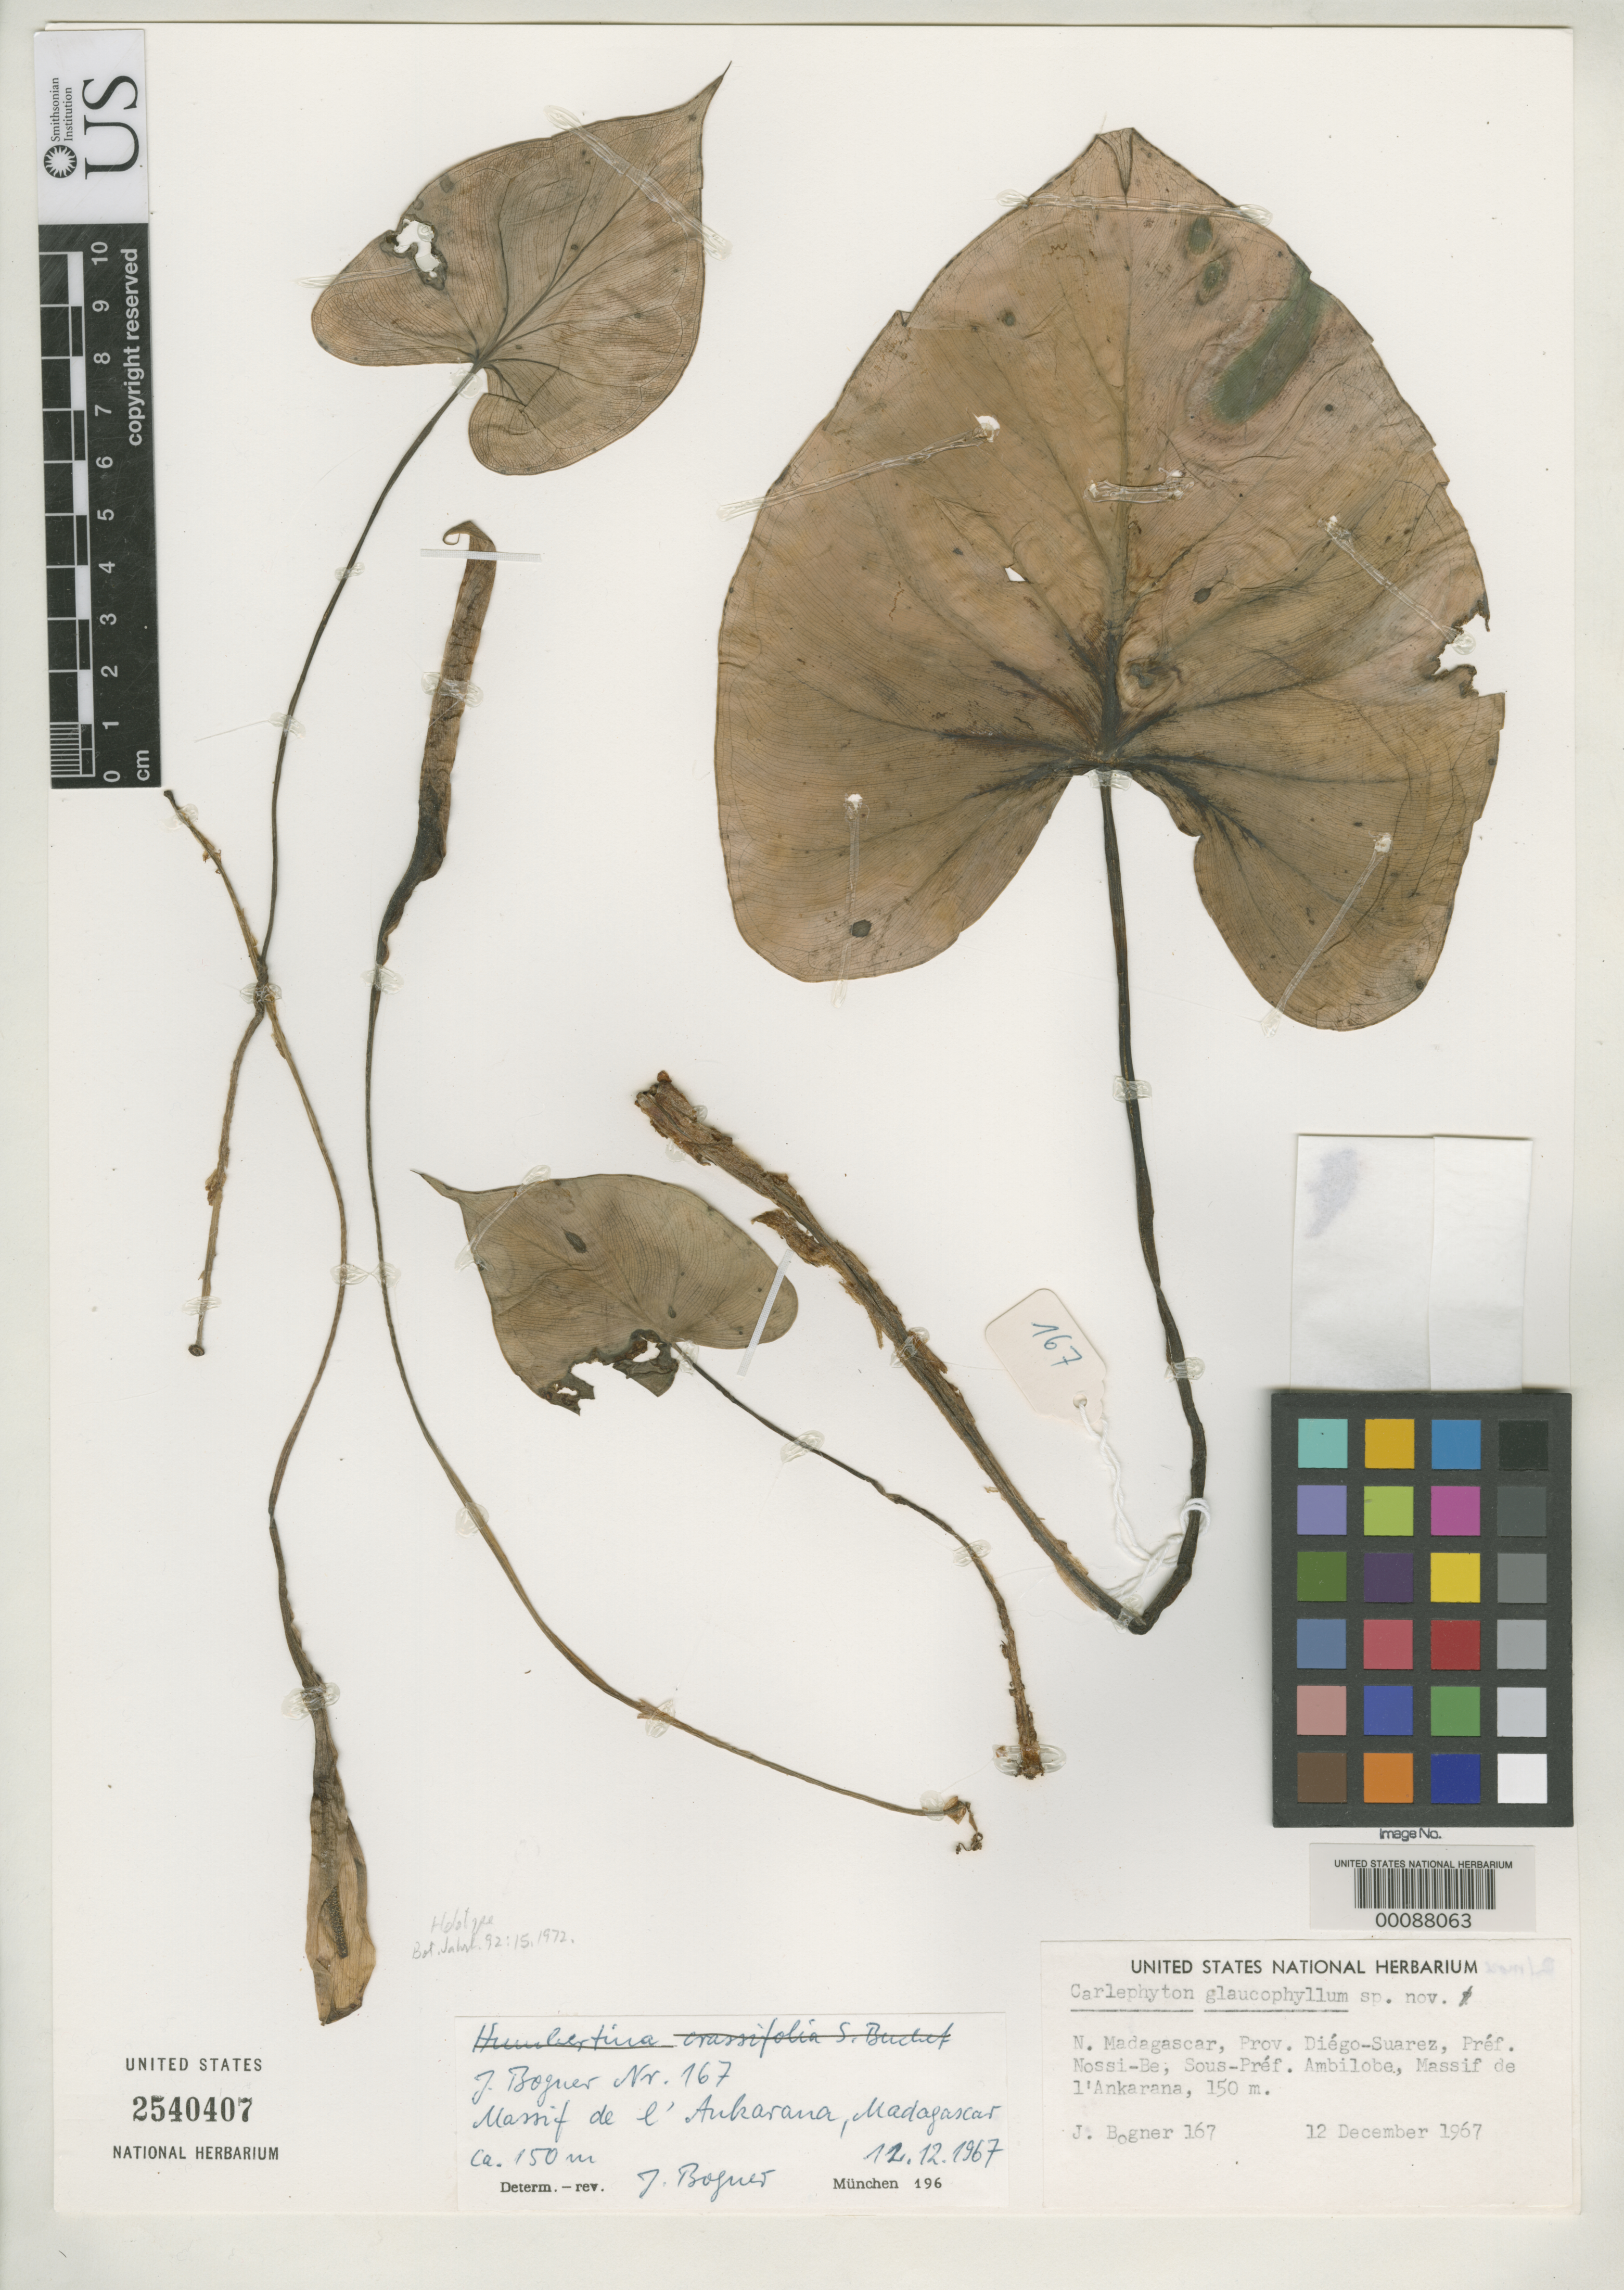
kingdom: Plantae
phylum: Tracheophyta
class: Liliopsida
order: Alismatales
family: Araceae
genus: Carlephyton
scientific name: Carlephyton glaucophyllum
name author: Bogner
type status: Holotype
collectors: J. Bogner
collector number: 167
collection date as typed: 12 Dec 1967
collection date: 1967-12-12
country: Madagascar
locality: Diego-Suarez, Massif de l'Ankarana.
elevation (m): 150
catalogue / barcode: US 2540407